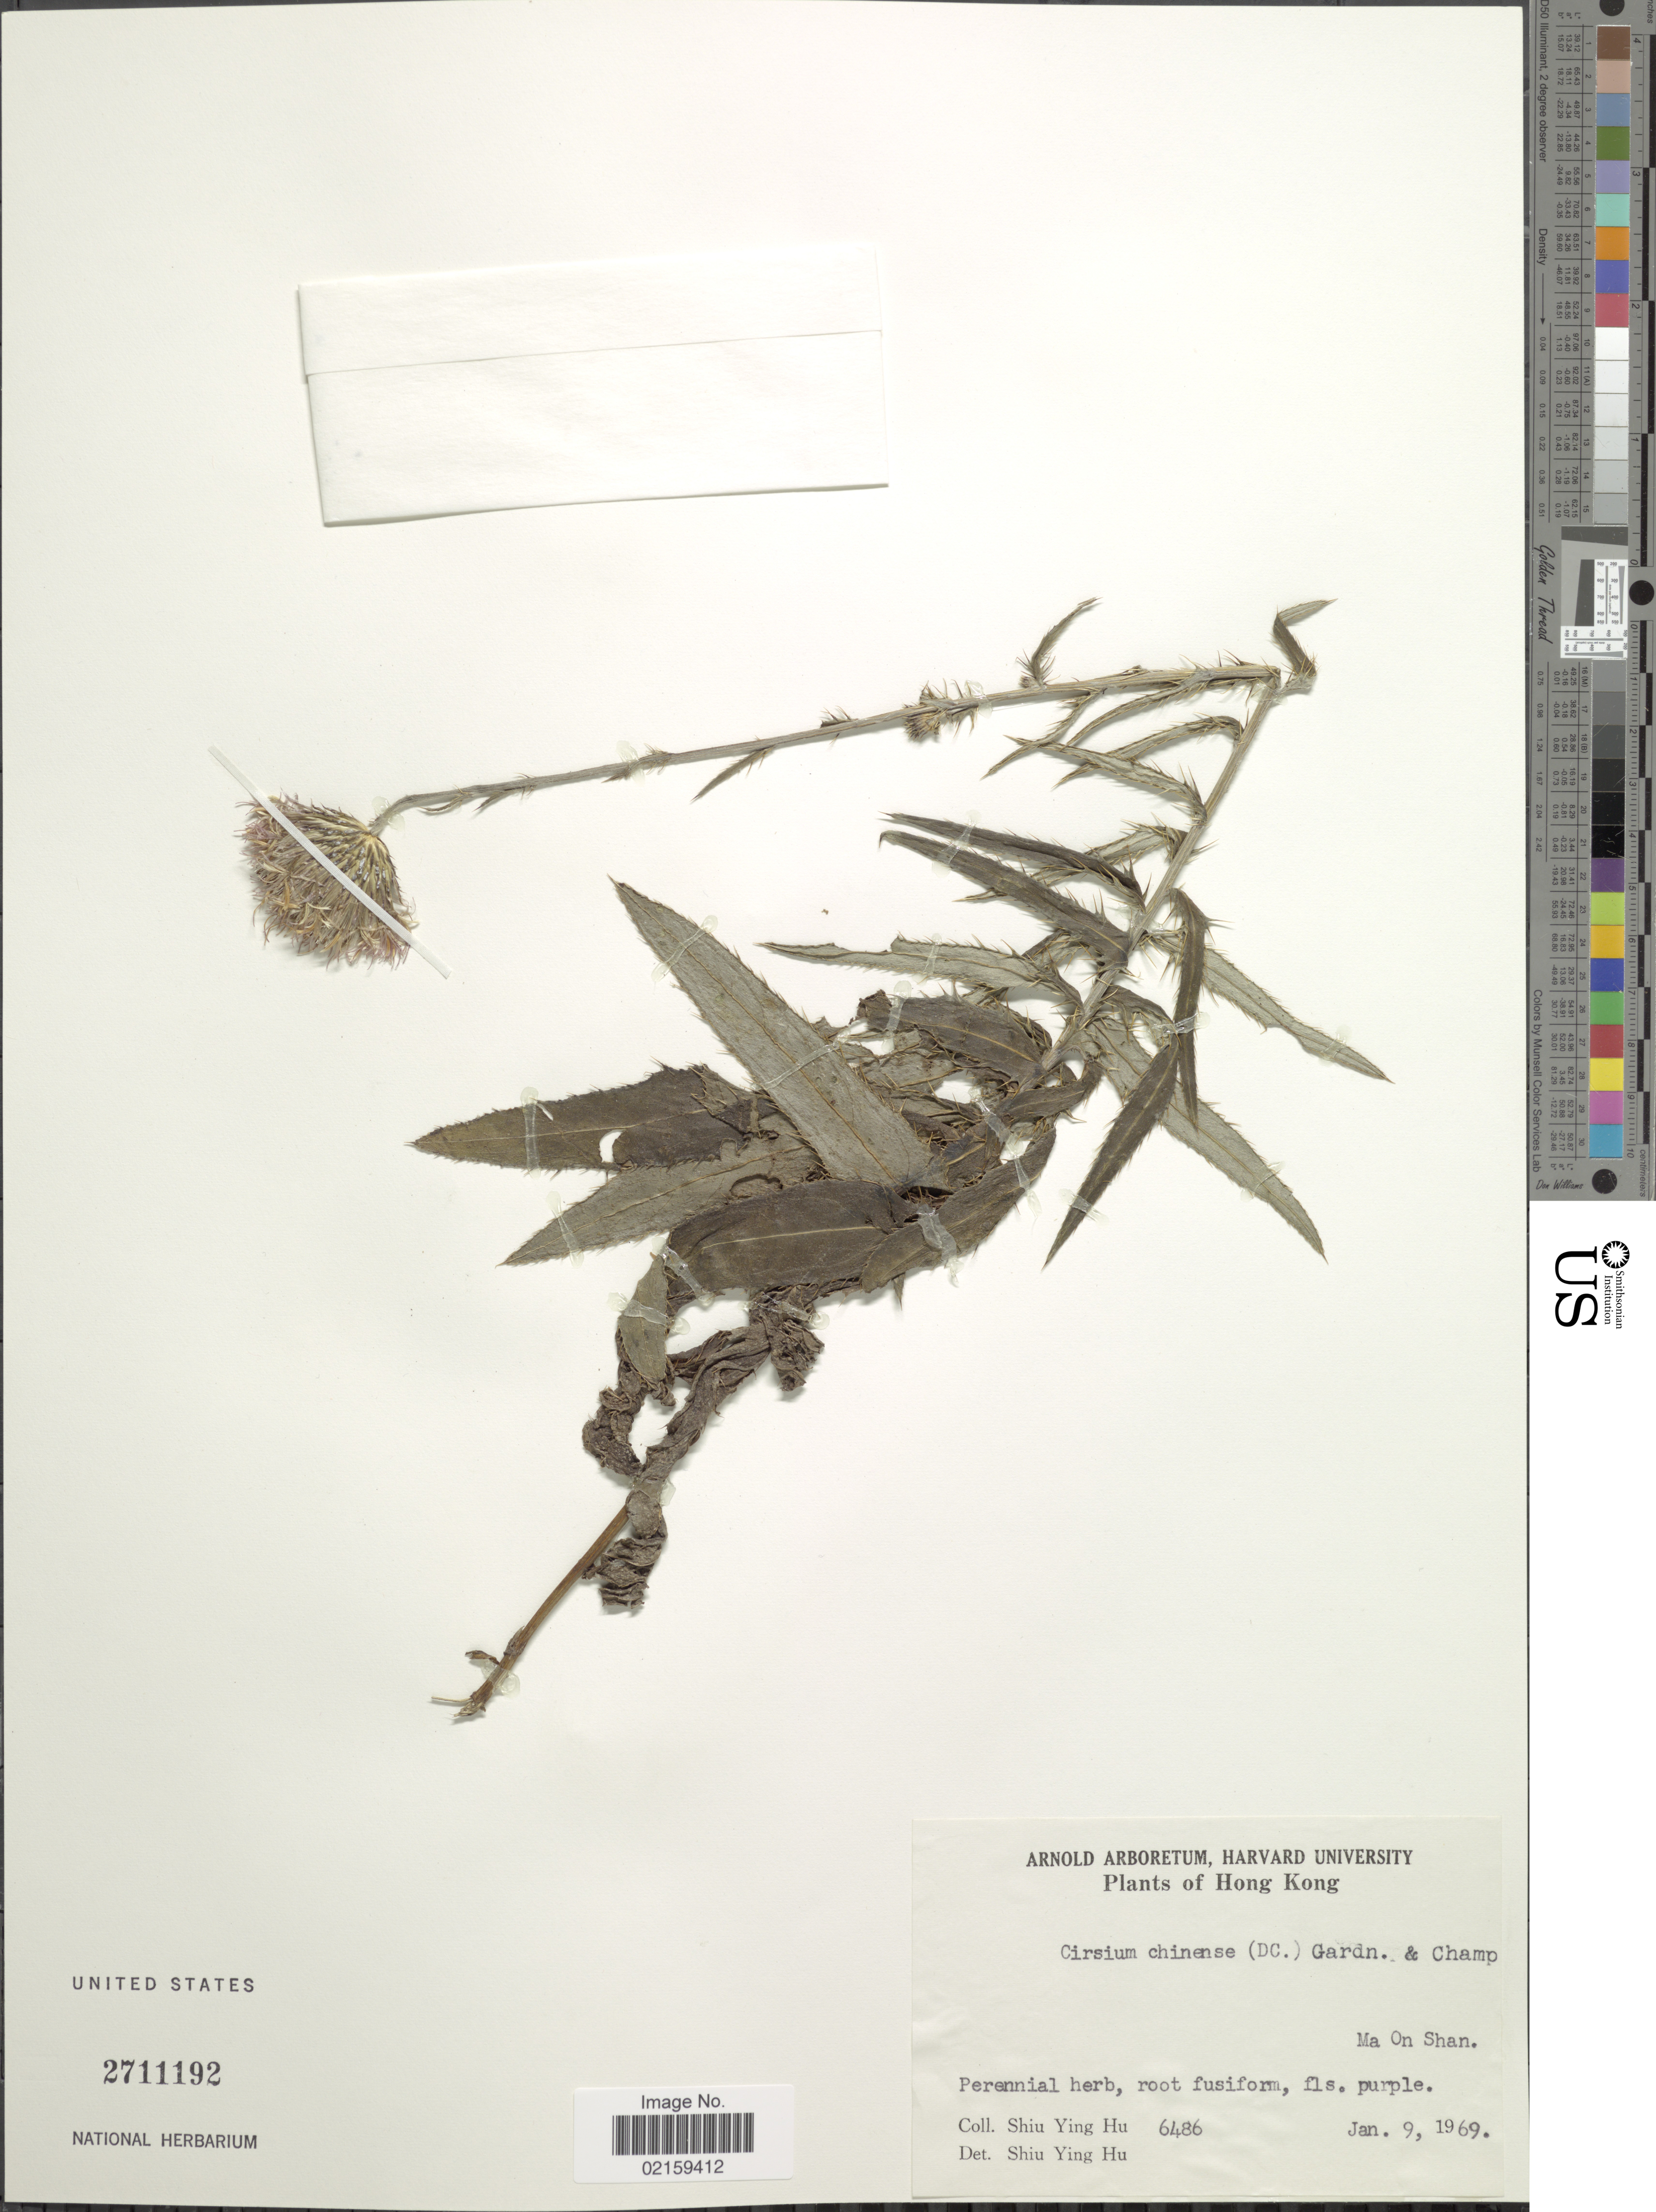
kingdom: Plantae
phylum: Tracheophyta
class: Magnoliopsida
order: Asterales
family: Asteraceae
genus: Cirsium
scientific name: Cirsium lineare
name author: (Thunb.) Sch. Bip.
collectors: S. Y. Hu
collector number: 6486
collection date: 1969-01-09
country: China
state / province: Hong Kong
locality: Hong Kong, Ma On Shan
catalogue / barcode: US 2711192